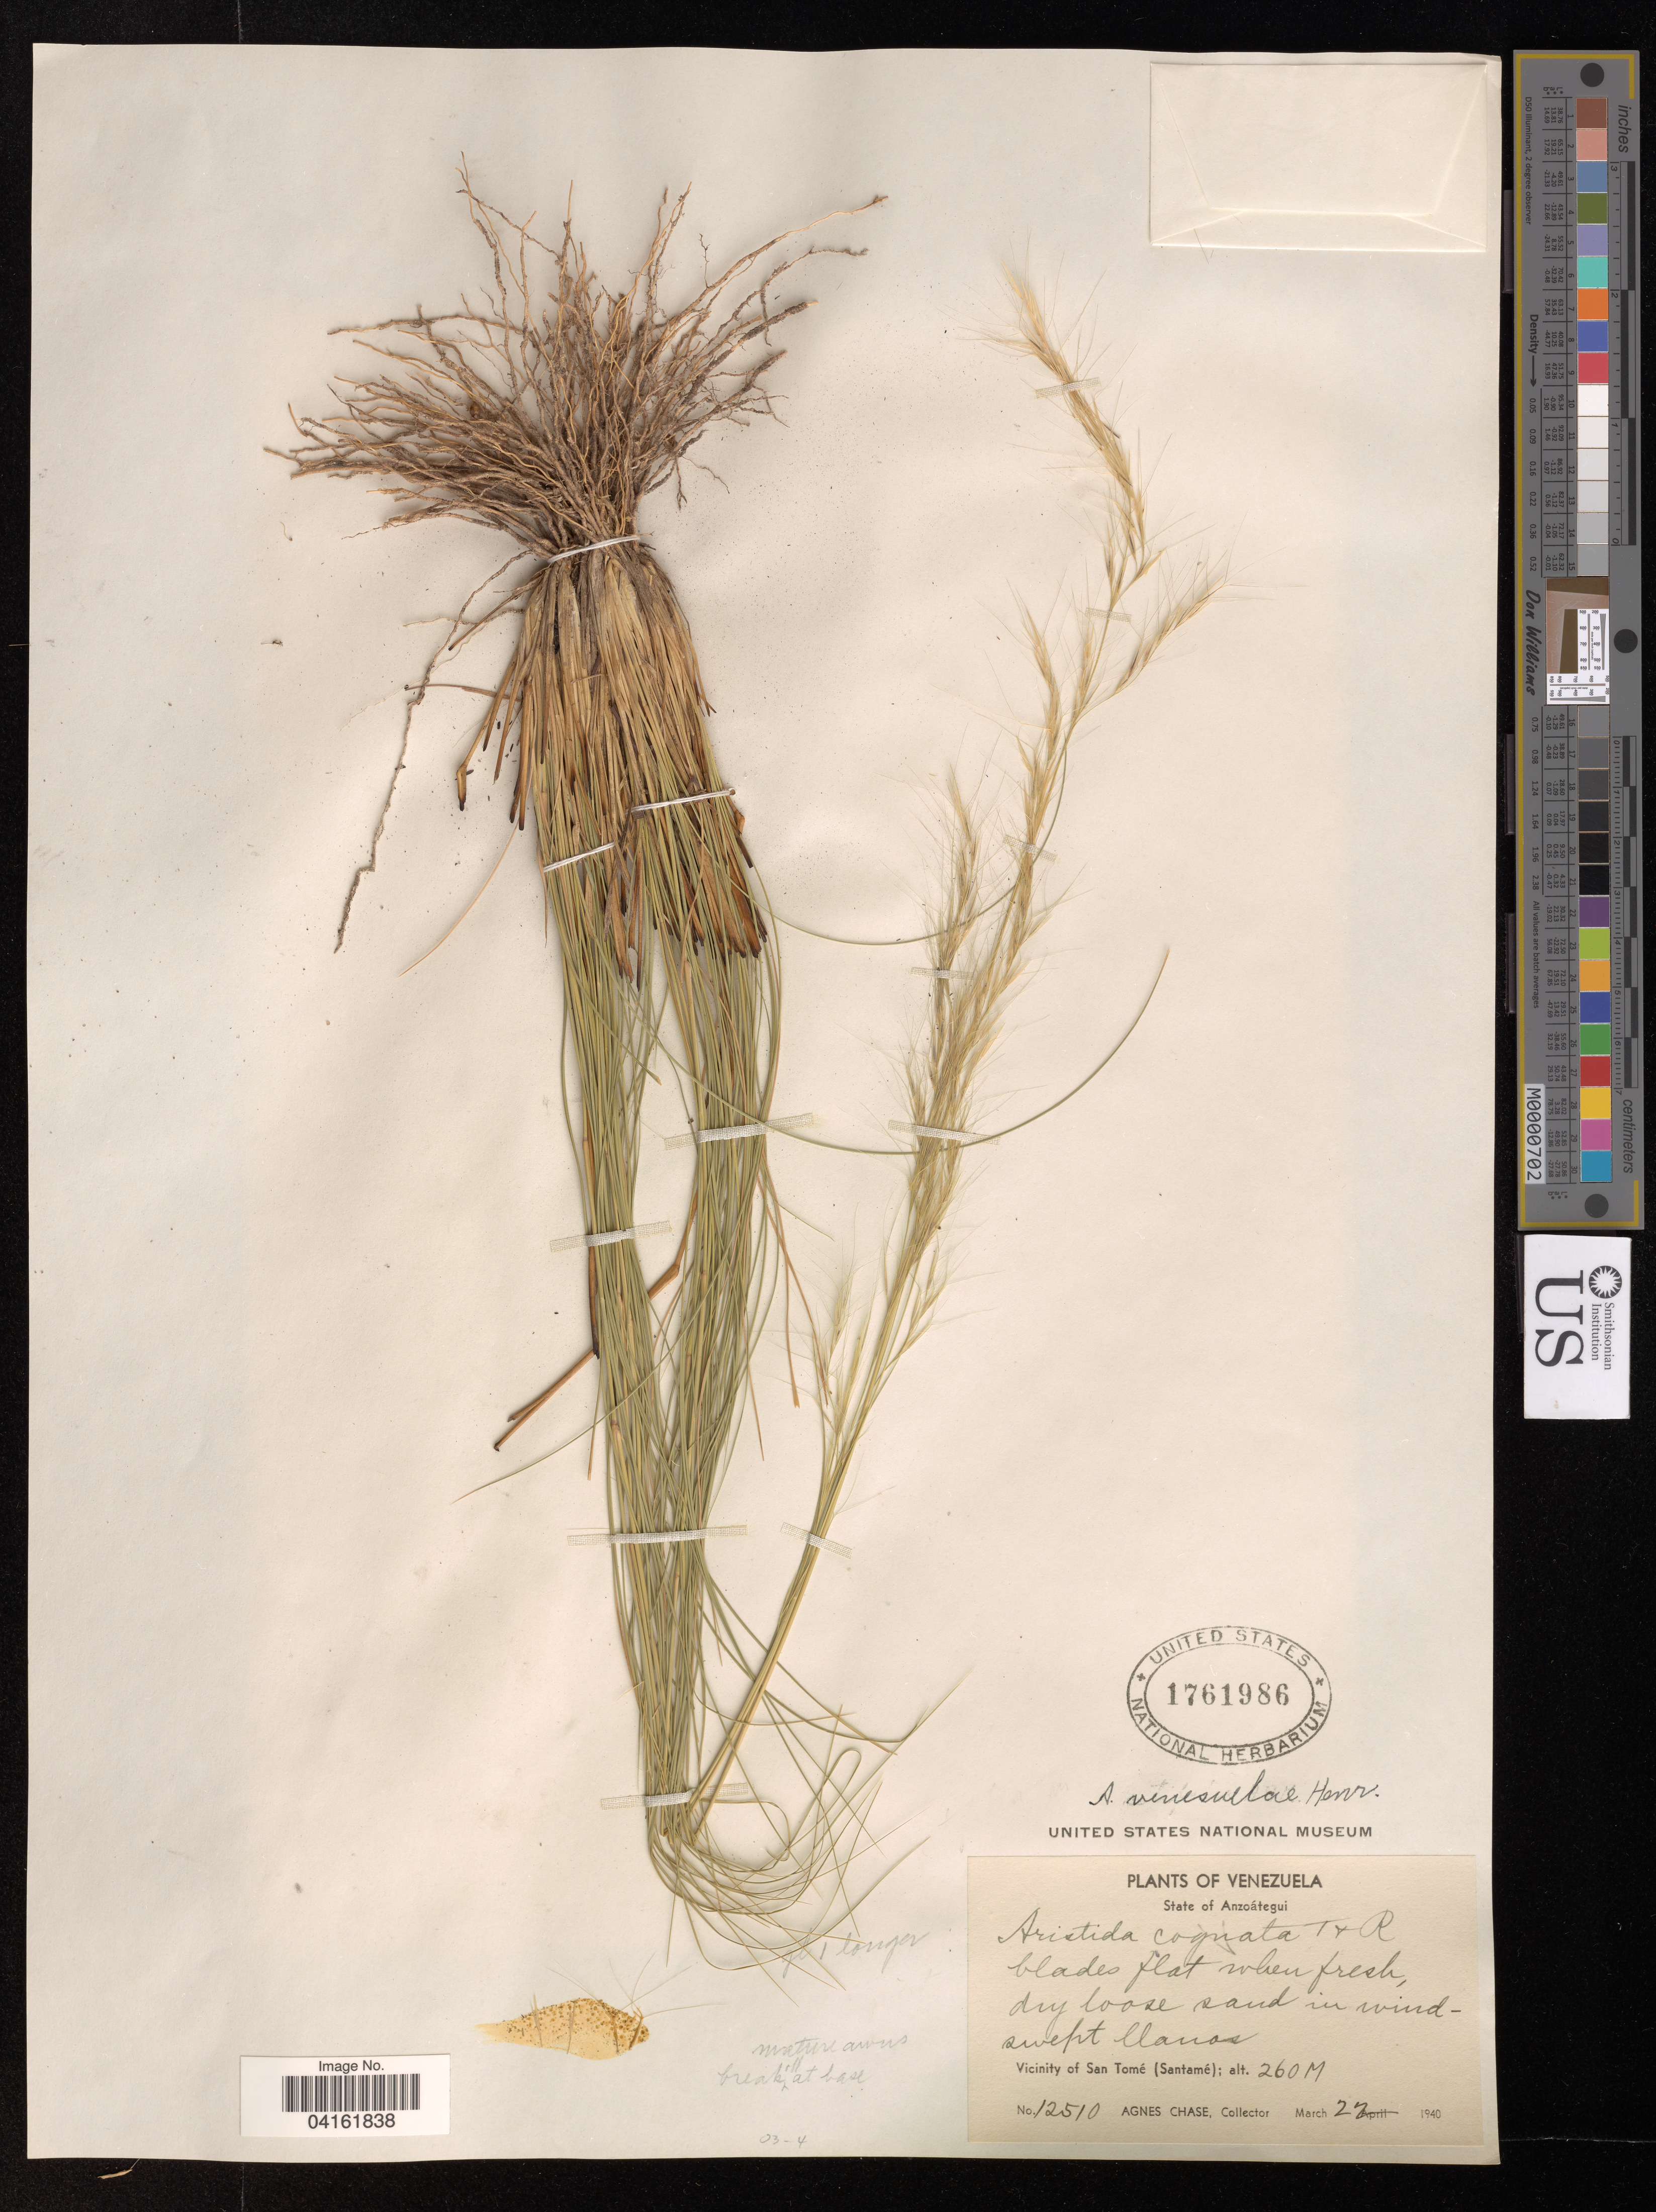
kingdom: Plantae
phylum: Tracheophyta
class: Liliopsida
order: Poales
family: Poaceae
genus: Aristida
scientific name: Aristida venesuelae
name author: Henr.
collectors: A. Chase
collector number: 12510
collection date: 1940-03-22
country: Venezuela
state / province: Anzoategui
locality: Vicinity of San Tomé (Santamé).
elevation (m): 260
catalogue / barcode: US 1761986